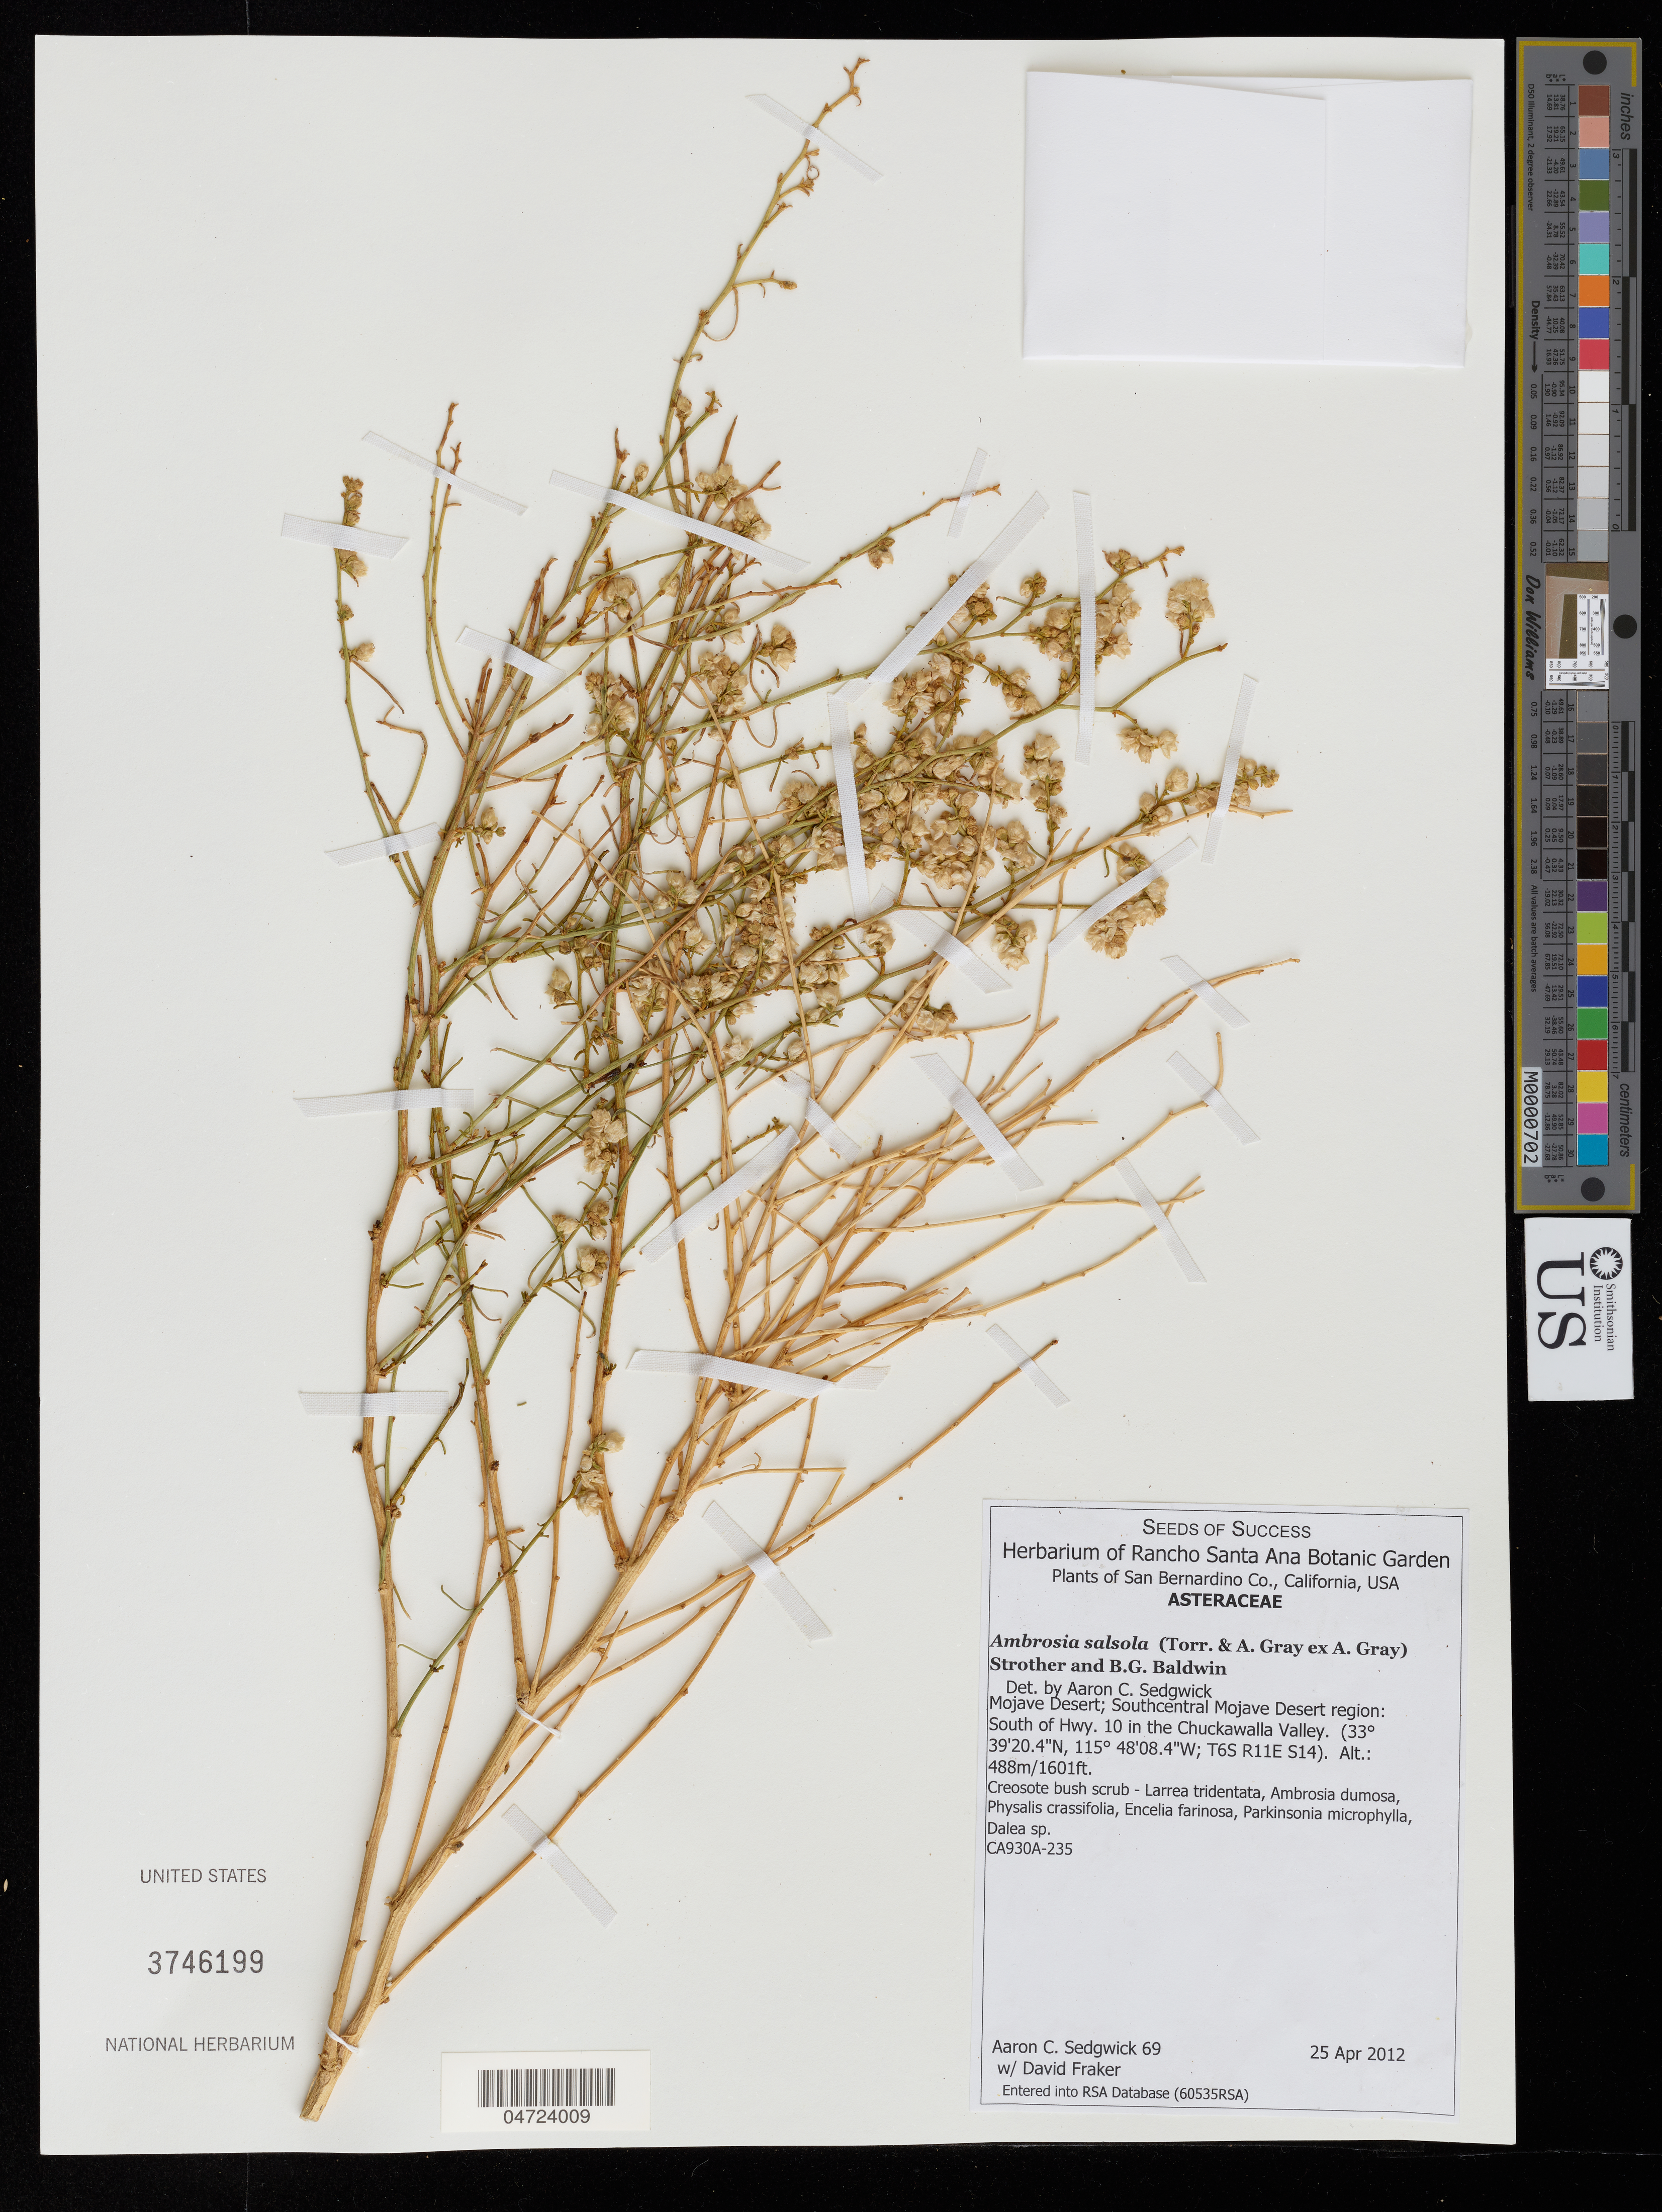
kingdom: Plantae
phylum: Tracheophyta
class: Magnoliopsida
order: Asterales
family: Asteraceae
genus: Ambrosia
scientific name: Ambrosia salsola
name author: (Torr. & A. Gray) Strother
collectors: A. Sedgwick & D. Fraker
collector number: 69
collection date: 2012-04-25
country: United States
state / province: California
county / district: San Bernardino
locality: San Bernardino Co. Mojave Desert; Southcentral Mojave Desert region: South of Hwy. 10 in the Chuckawalla Valley. (T6S R11E S14).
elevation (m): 488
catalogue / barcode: US 3746199